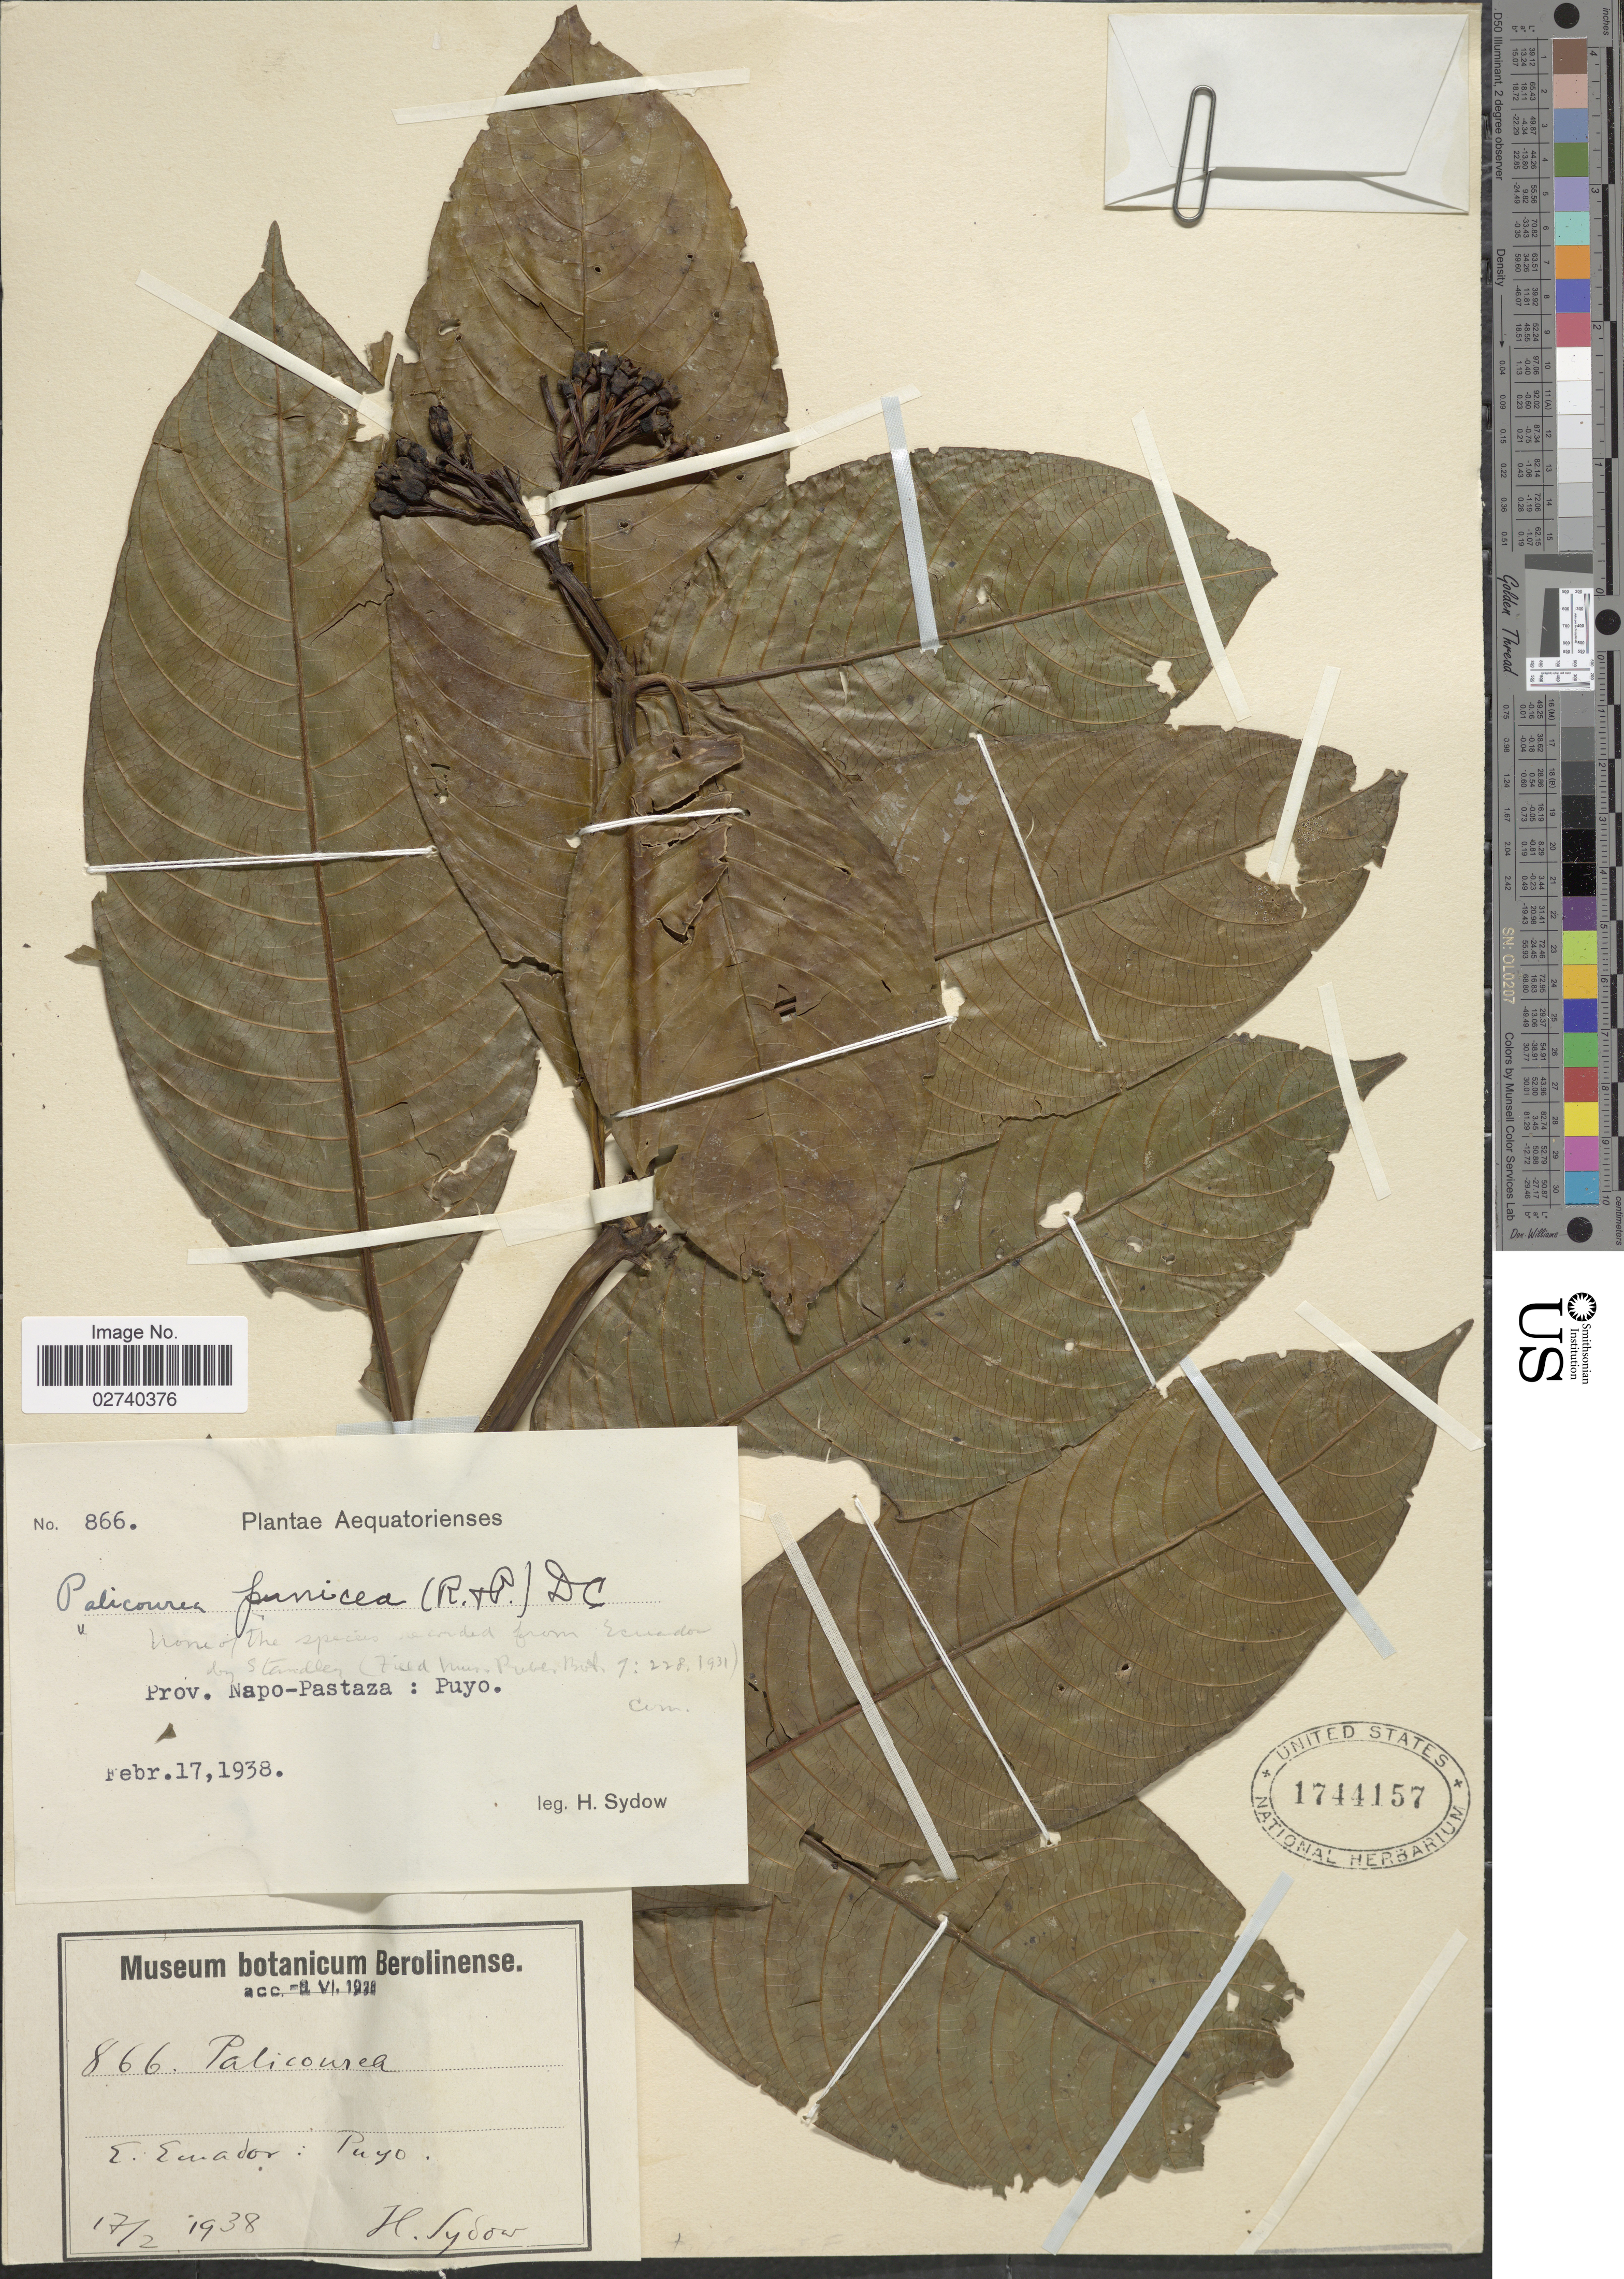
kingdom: Plantae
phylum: Tracheophyta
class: Magnoliopsida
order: Gentianales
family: Rubiaceae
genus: Palicourea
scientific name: Palicourea punicea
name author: (Ruiz & Pav.) DC.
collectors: H. Sydow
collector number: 866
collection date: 1938-02-17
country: Ecuador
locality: Aequatorienses. Prov. Napo-Pastaza: Puyo. E. Ecuador.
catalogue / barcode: US 1744157